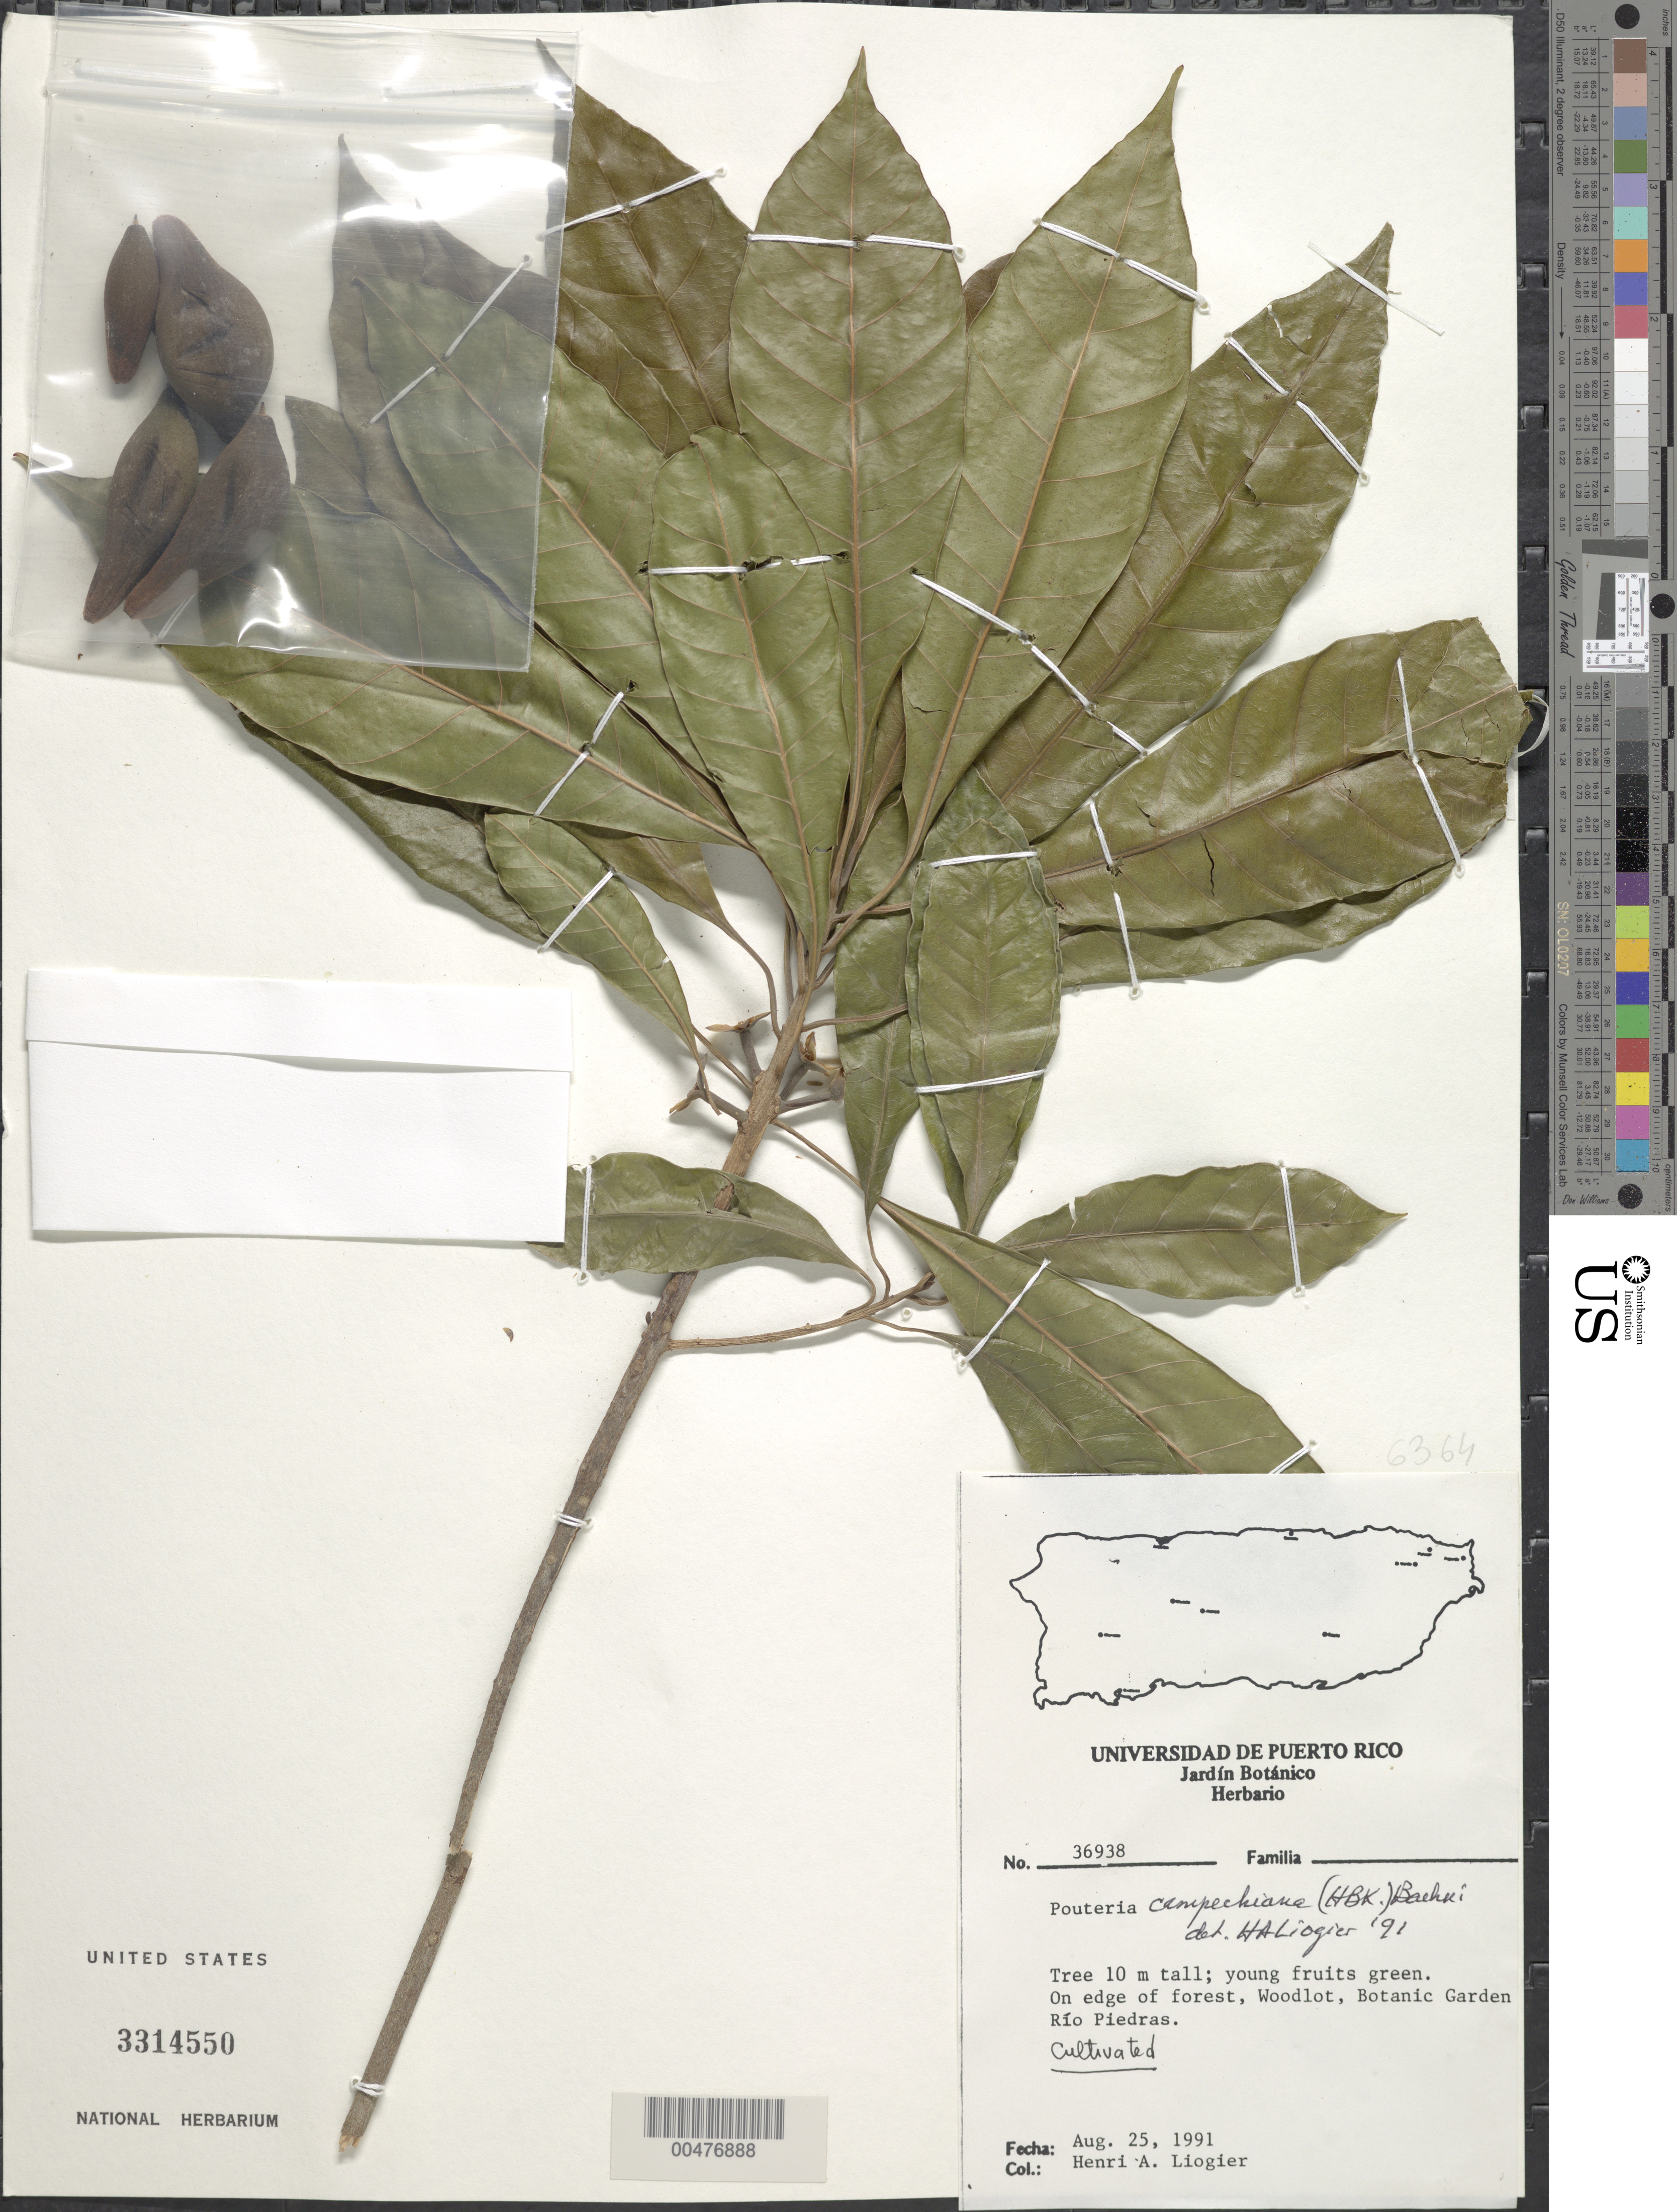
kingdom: Plantae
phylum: Tracheophyta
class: Magnoliopsida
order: Ericales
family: Sapotaceae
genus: Pouteria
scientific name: Pouteria durlandii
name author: (Standl.) Baehni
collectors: A. H. Liogier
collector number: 36938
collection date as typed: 25 Aug 1991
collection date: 1991-08-25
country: Puerto Rico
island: Greater Antilles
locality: Río Piedras: Woodlot, Botanic Garden.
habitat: On edge of forest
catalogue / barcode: US 3314550